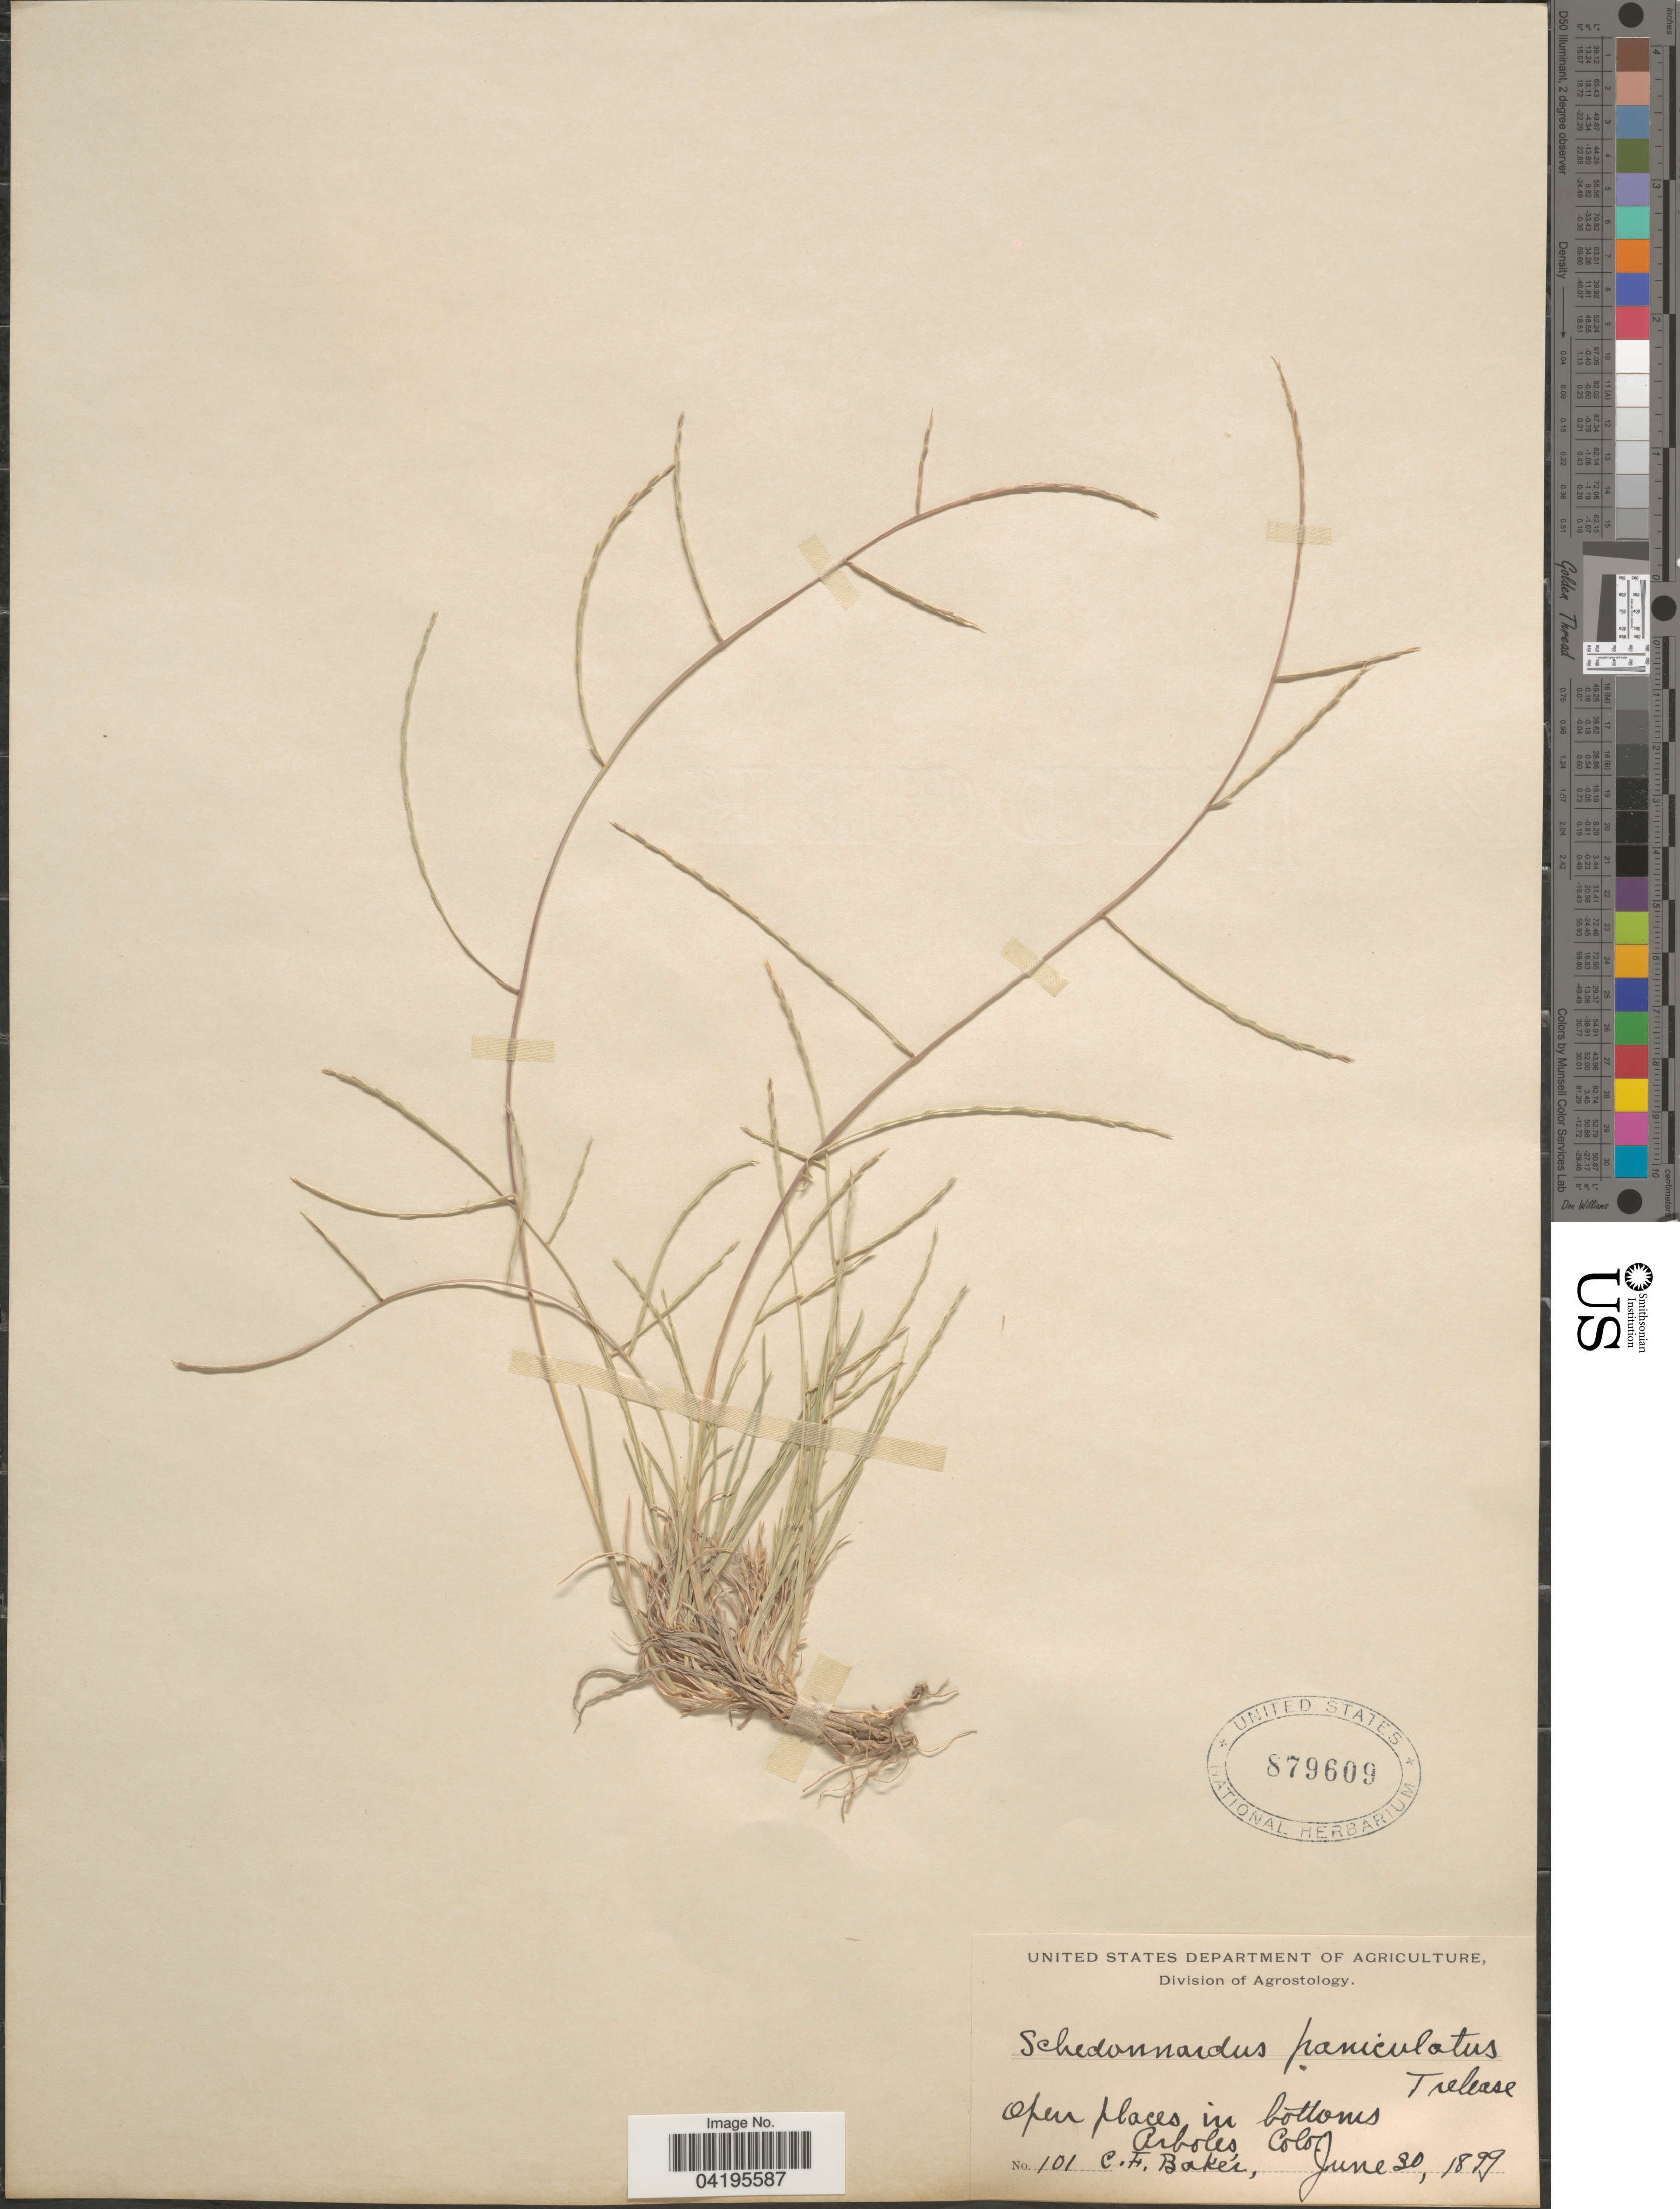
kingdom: Plantae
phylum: Tracheophyta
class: Liliopsida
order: Poales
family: Poaceae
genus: Muhlenbergia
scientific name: Muhlenbergia paniculata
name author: (Nutt.) Columbus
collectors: C. F. Baker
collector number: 101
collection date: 1899-06-30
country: United States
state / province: Colorado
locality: Arboles.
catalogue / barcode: US 879609